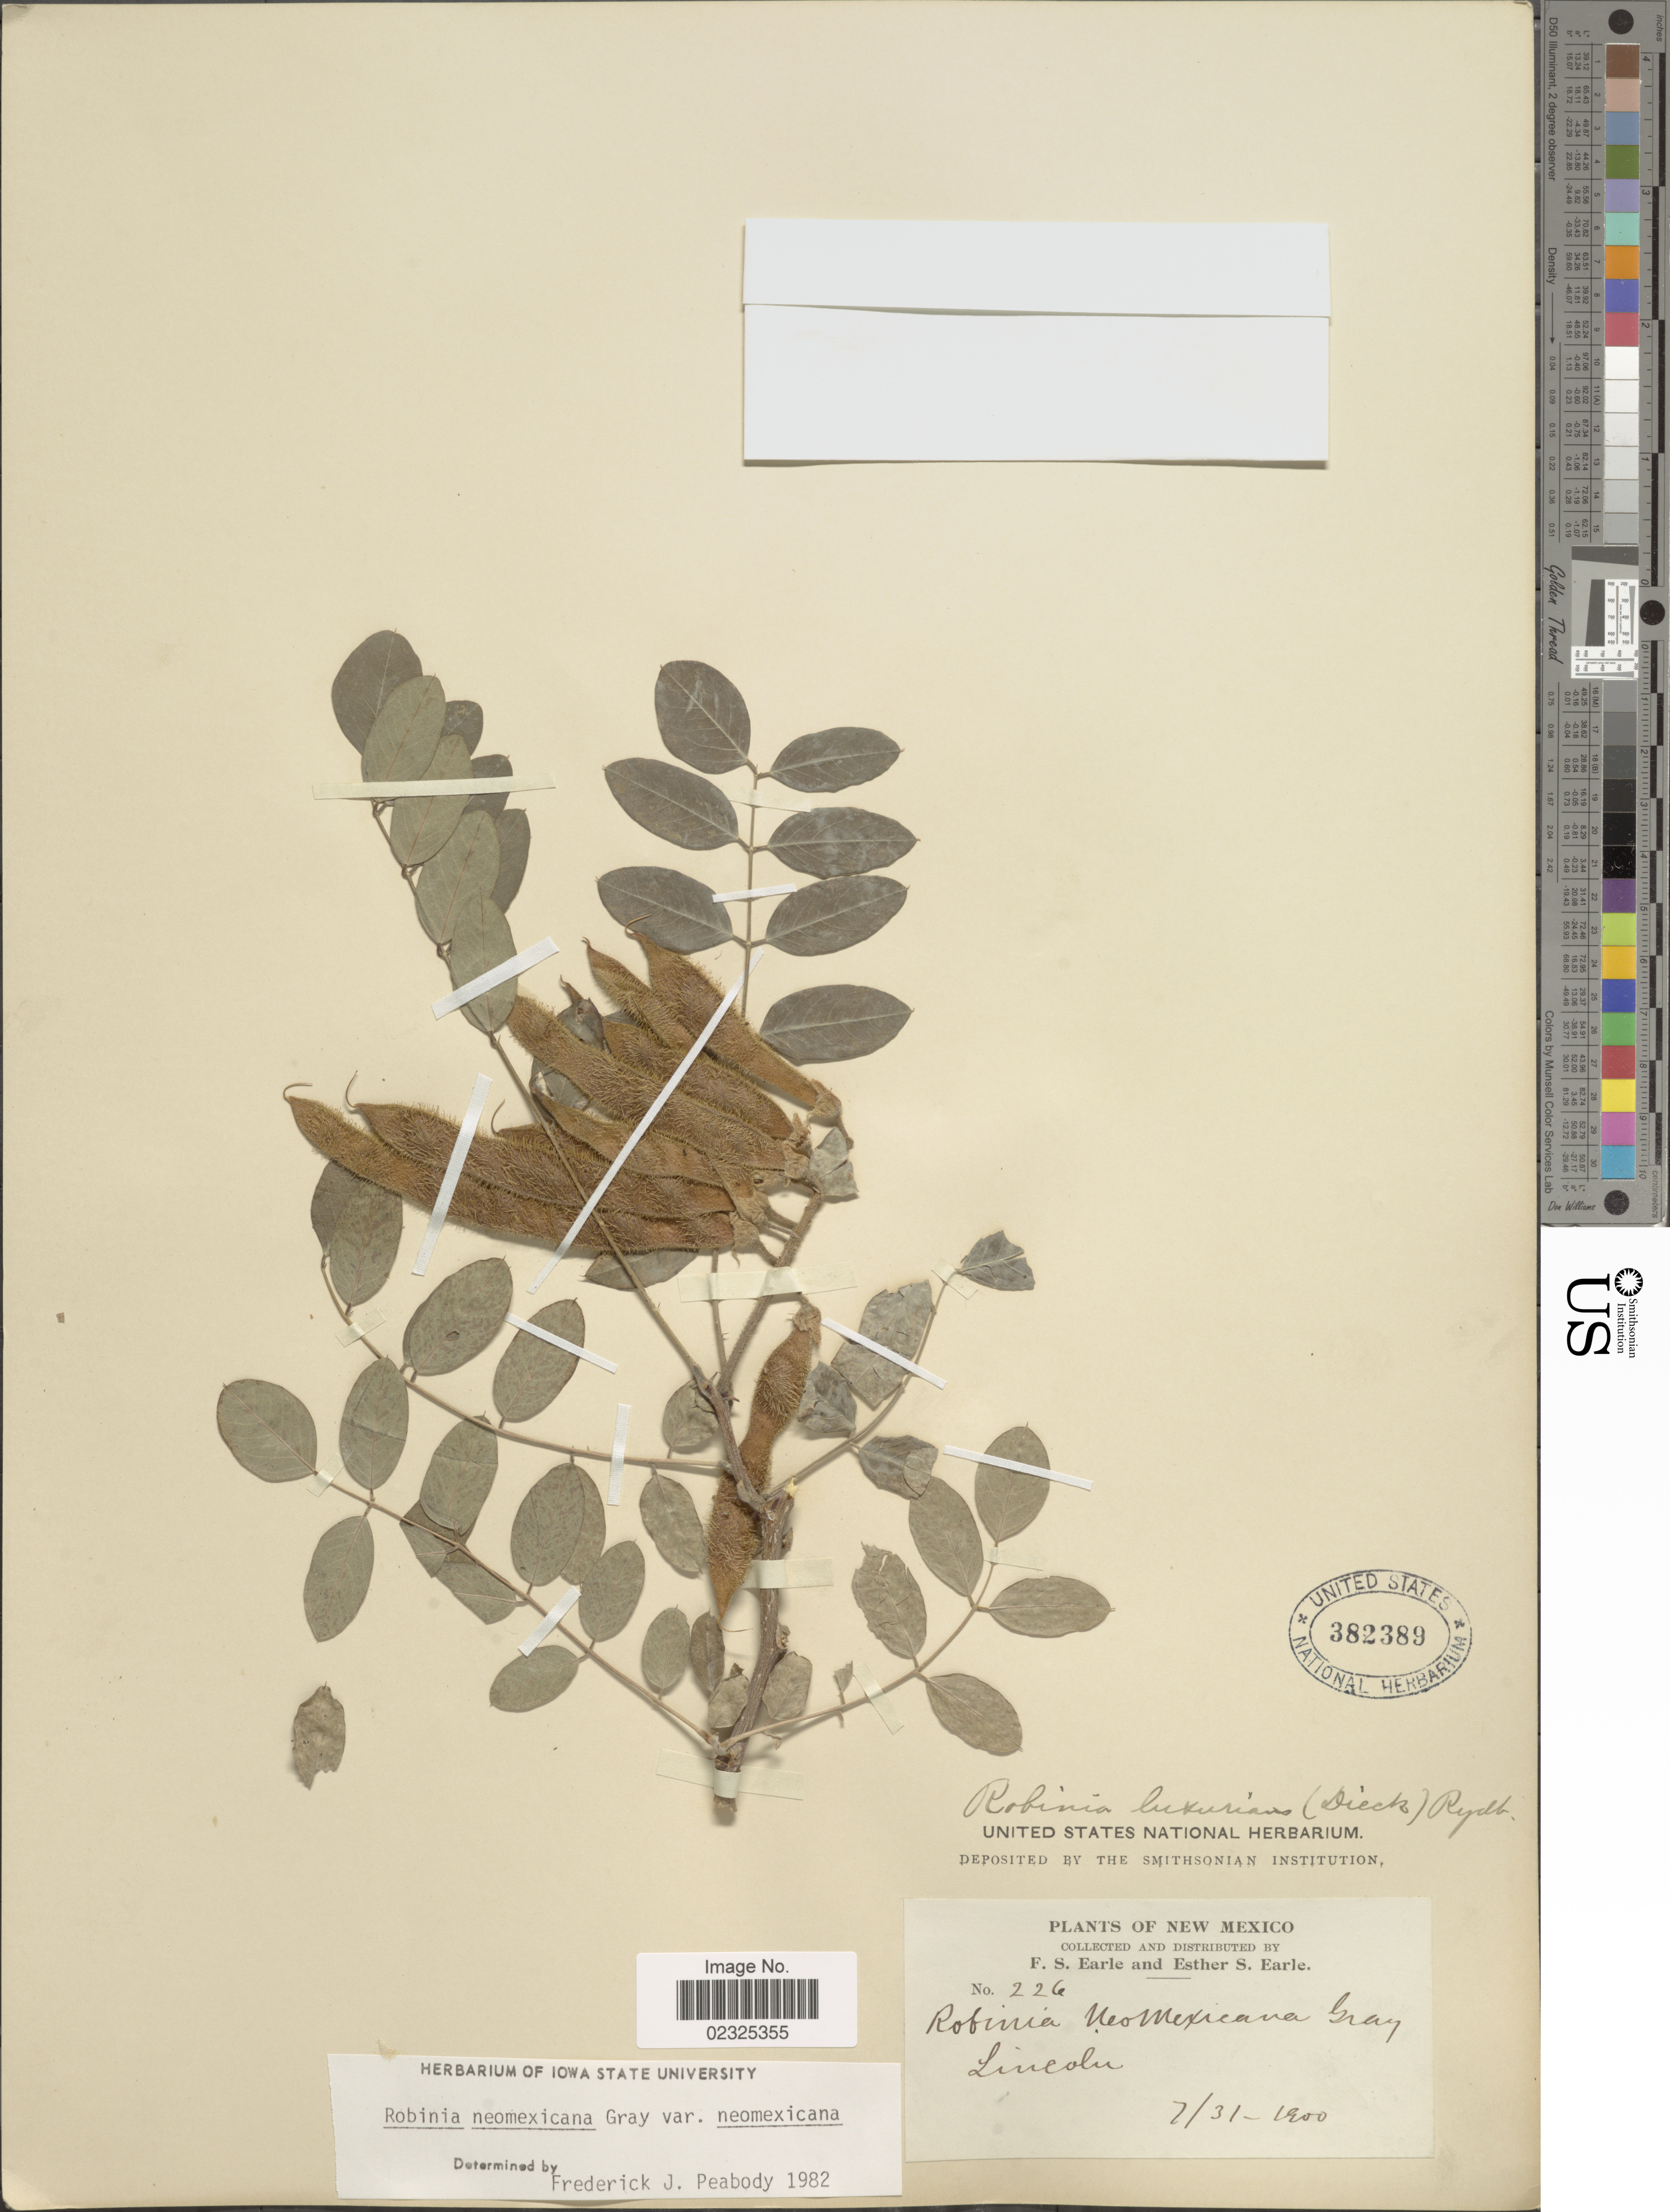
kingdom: Plantae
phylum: Tracheophyta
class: Magnoliopsida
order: Fabales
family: Fabaceae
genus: Robinia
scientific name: Robinia neomexicana var. neomexicana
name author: A. Gray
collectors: F. S. Earle & E. S. Earle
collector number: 226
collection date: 1900-07-31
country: United States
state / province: New Mexico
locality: Lincoln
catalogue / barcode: US 382389